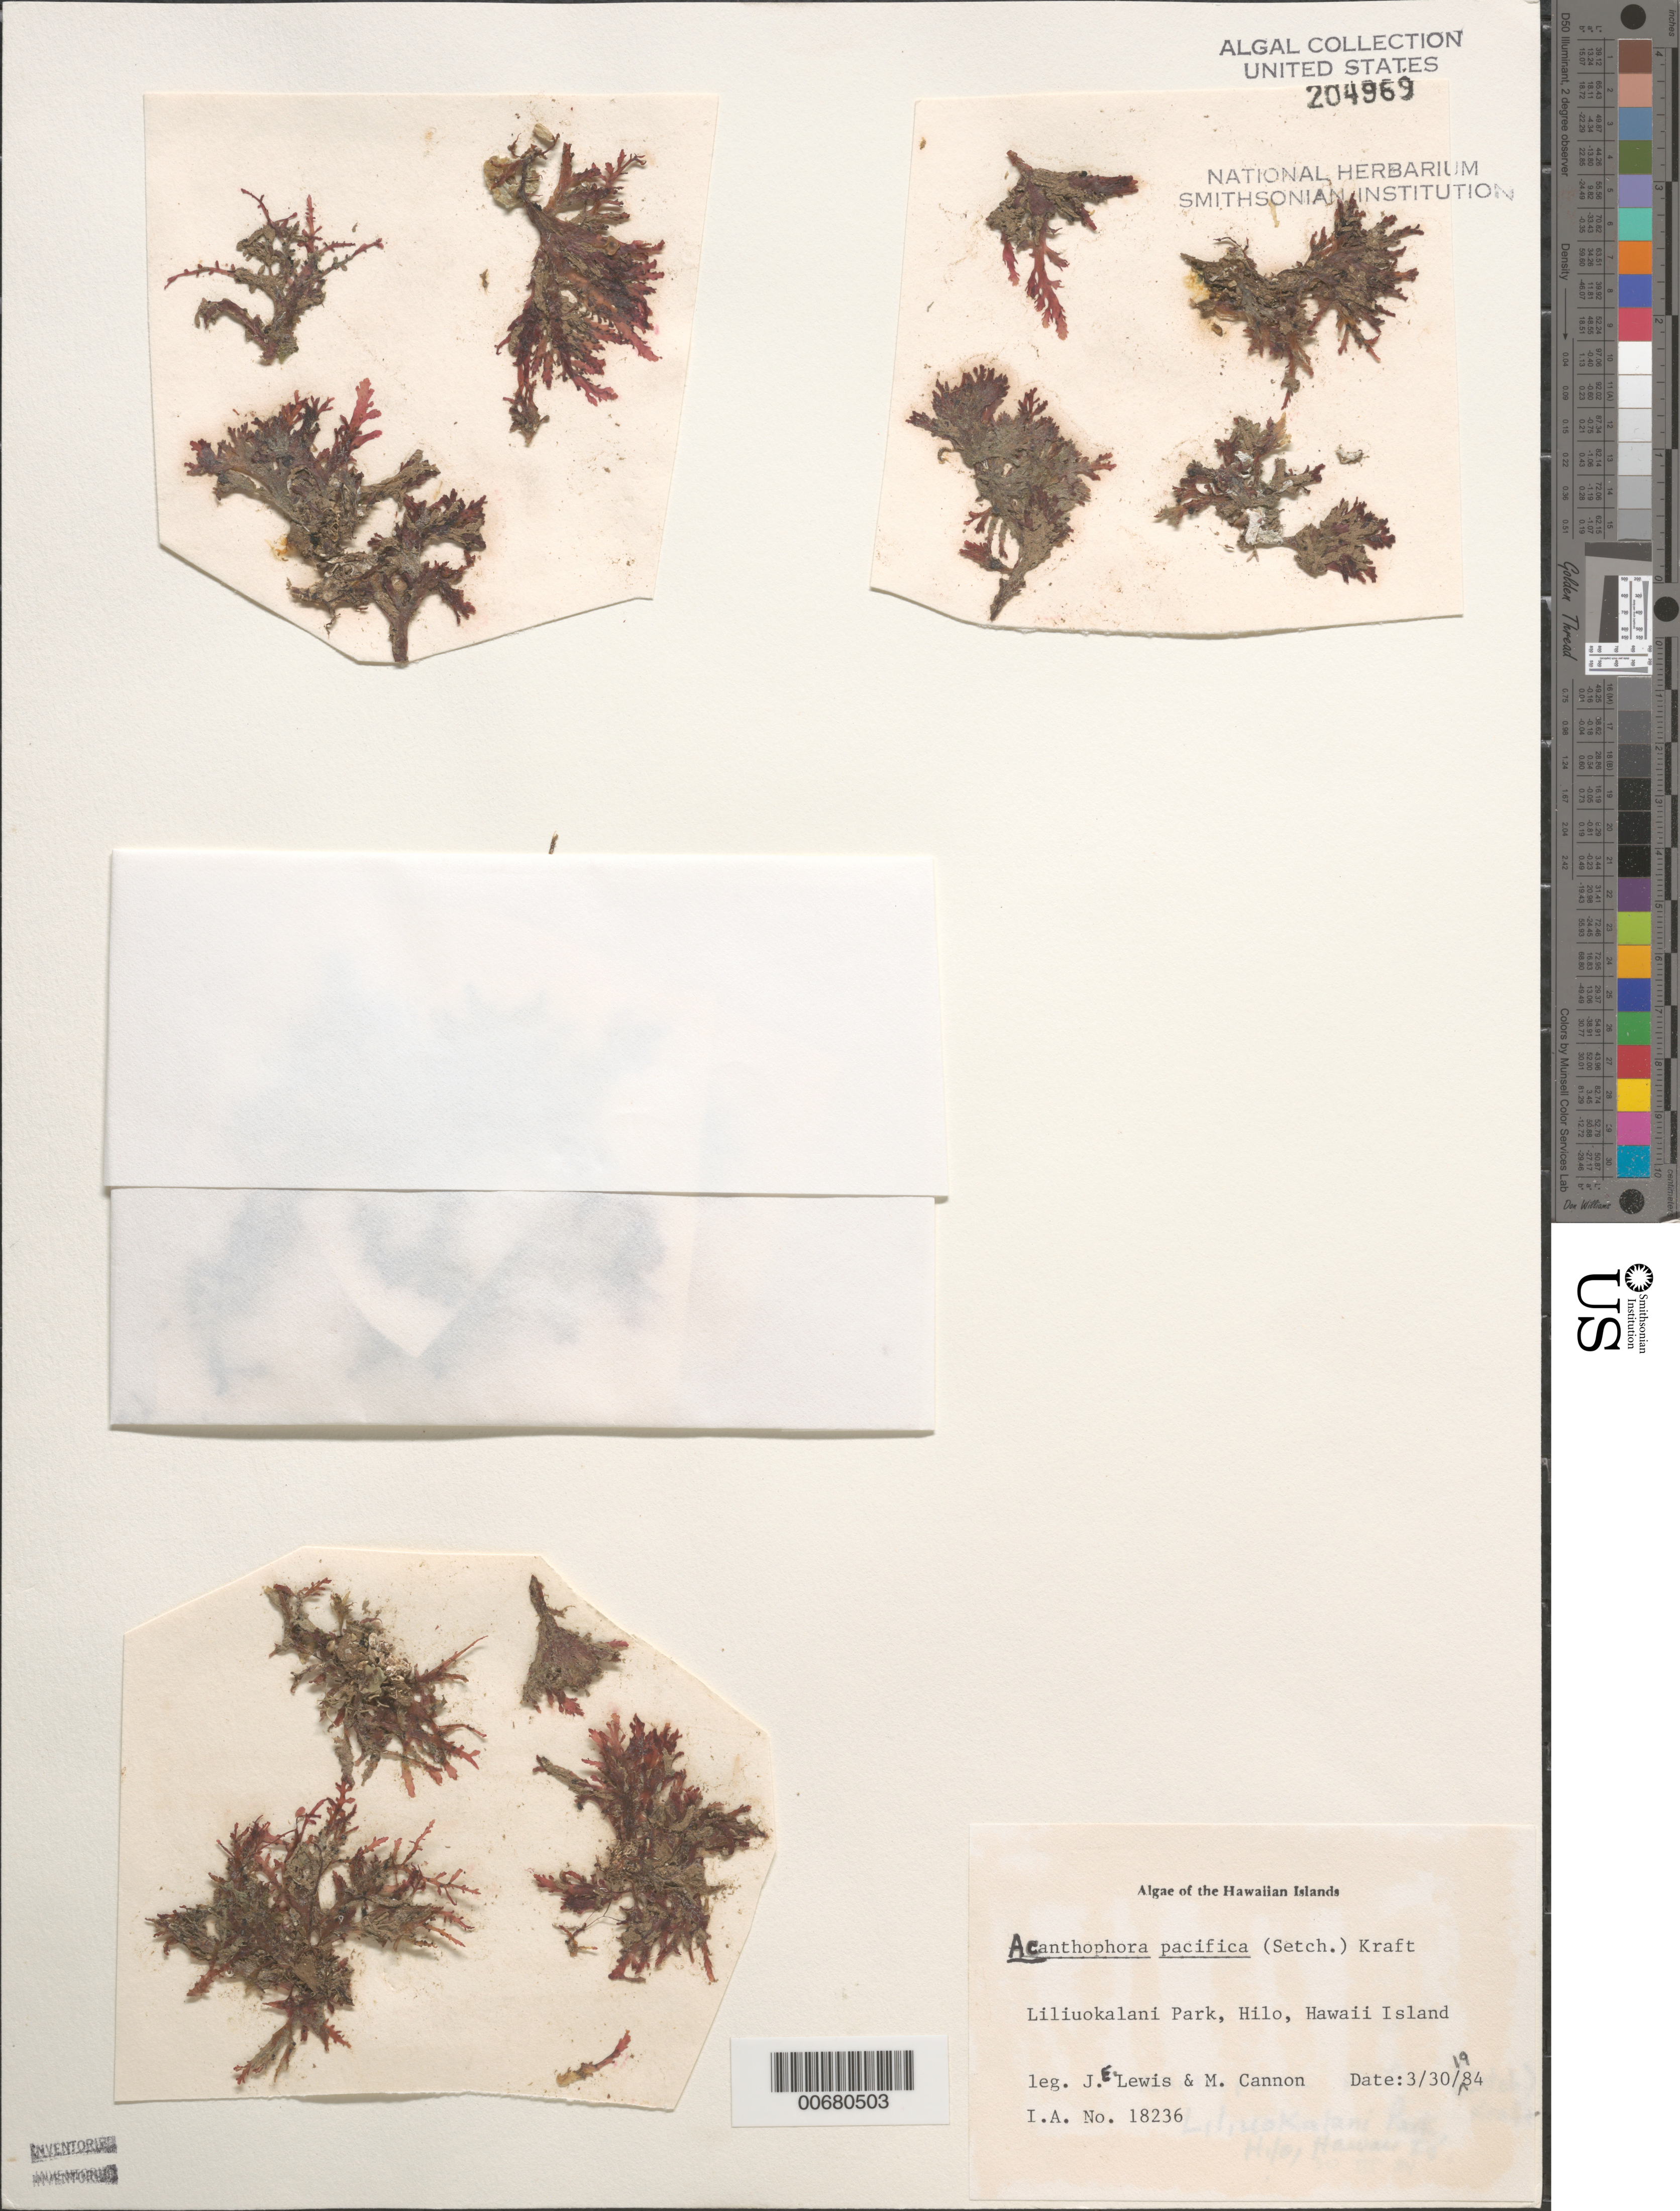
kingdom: Plantae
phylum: Rhodophyta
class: Florideophyceae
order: Ceramiales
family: Rhodomelaceae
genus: Acanthophora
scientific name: Acanthophora pacifica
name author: (Setch.) G.T.Kraft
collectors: J. Lewis & M. Cannon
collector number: IAA 18236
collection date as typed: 30 Mar 1984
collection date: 1984-03-30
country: United States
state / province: Hawaii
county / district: Hawaii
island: Hawaii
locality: Liliuokalani Park, Hilo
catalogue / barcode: US 204969